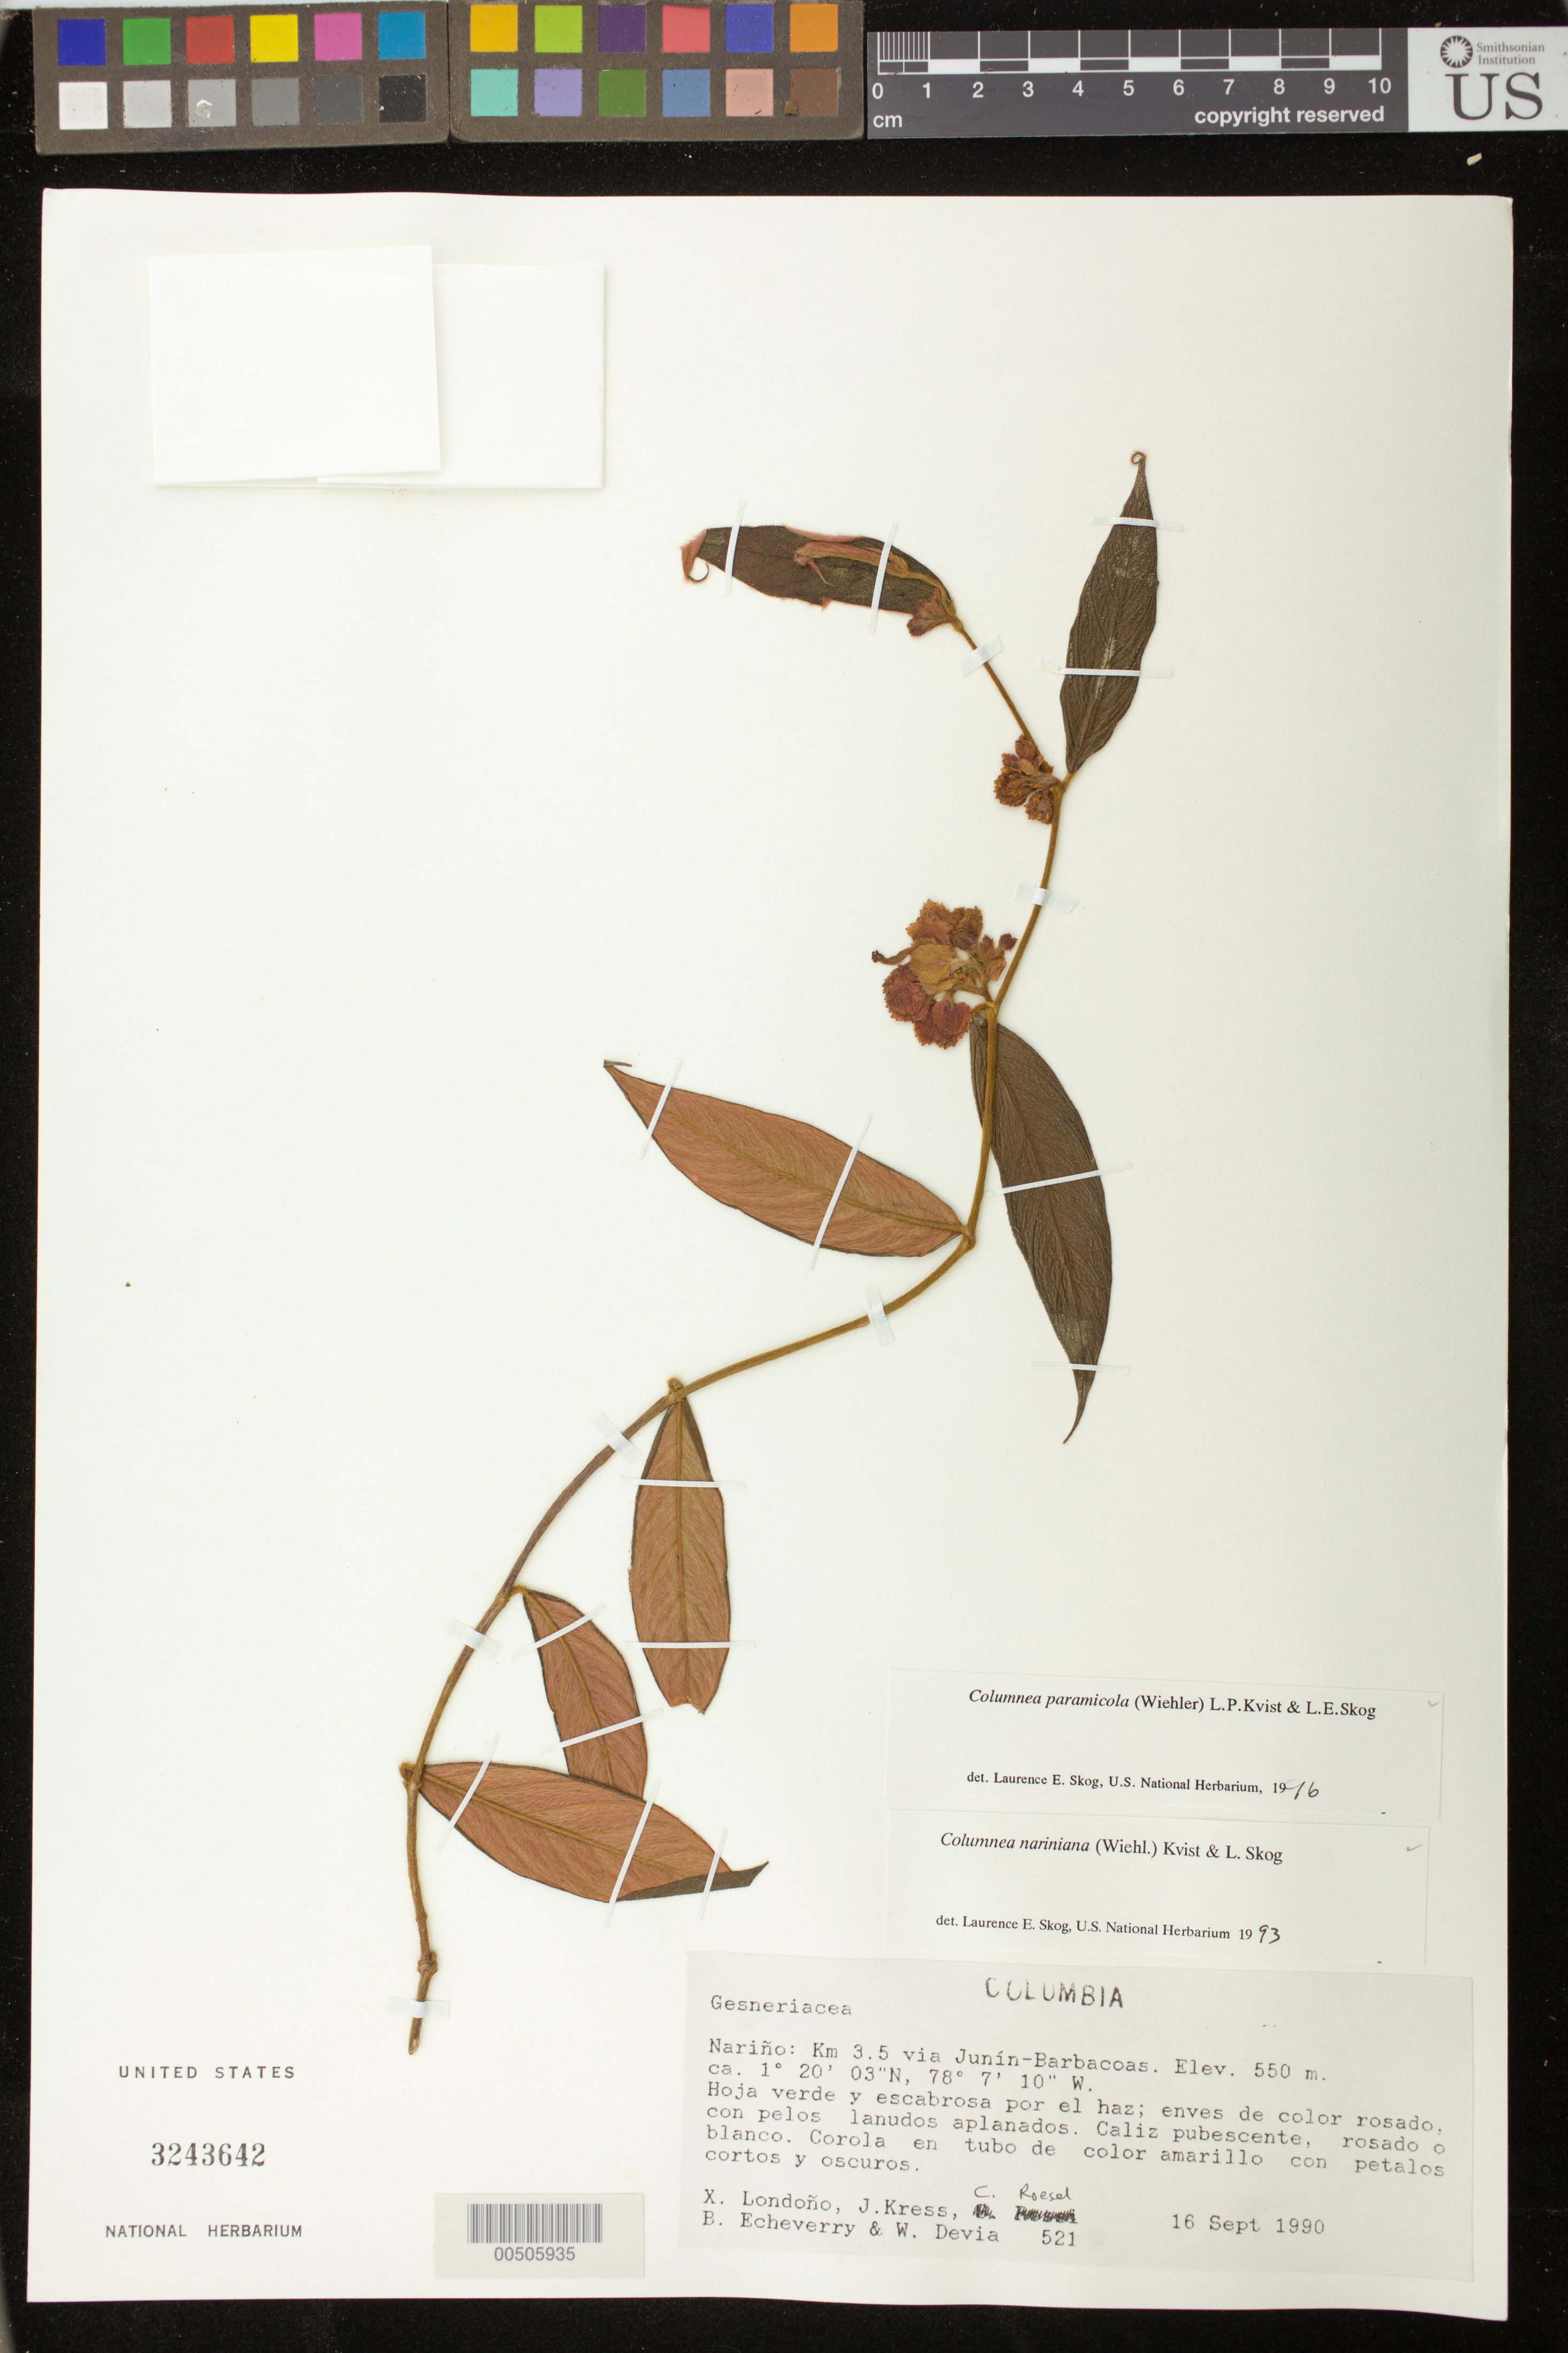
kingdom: Plantae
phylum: Tracheophyta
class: Magnoliopsida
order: Lamiales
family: Gesneriaceae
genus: Columnea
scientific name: Columnea paramicola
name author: (Wiehler) L.P. Kvist & L.E. Skog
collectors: X. Londoño, W. J. Kress, C. S. Roesel, B. Echeverry & W. Devia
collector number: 521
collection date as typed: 16 Sep 1990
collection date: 1990-09-16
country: Colombia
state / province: Nariño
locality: Junin - Barbacoas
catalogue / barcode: US 3243642